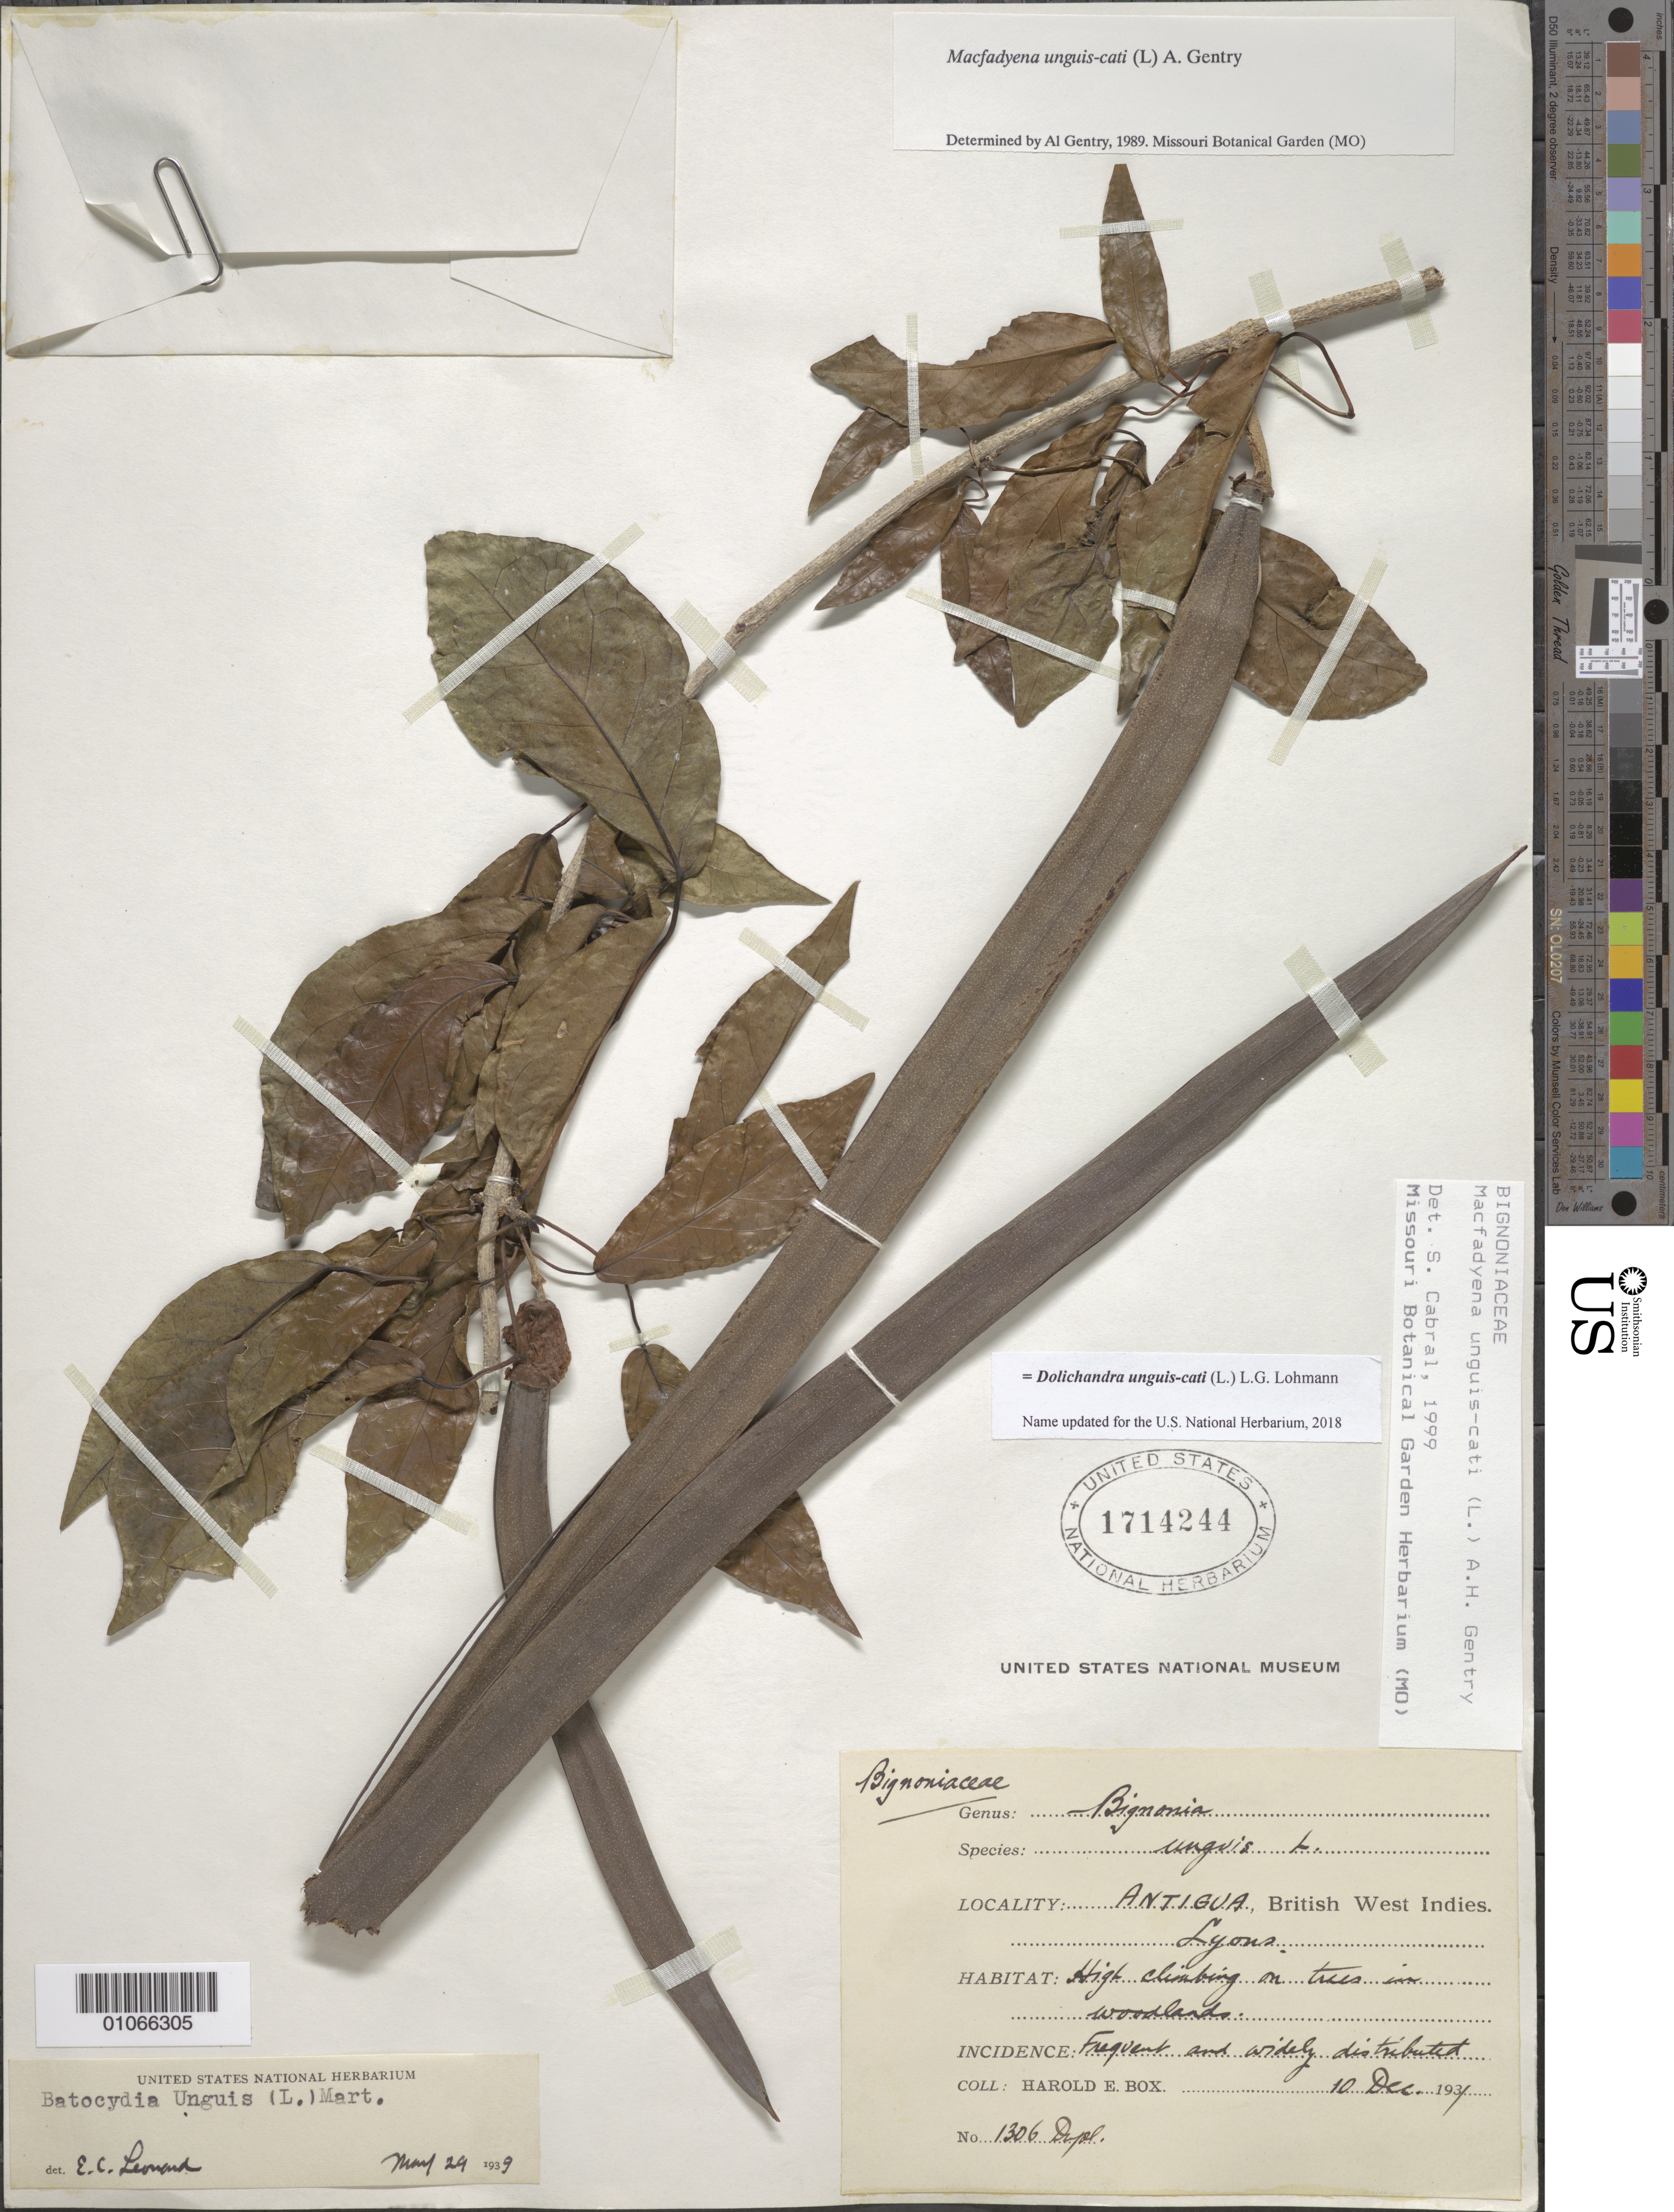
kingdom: Plantae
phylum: Tracheophyta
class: Magnoliopsida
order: Lamiales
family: Bignoniaceae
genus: Dolichandra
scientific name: Dolichandra unguis-cati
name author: (L.) L.G. Lohmann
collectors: H. E. Box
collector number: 1306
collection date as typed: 10 Dec 1931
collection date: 1931-12-10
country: Antigua and Barbuda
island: Leeward Is.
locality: Lyons.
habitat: Woodlands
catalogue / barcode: US 1714244